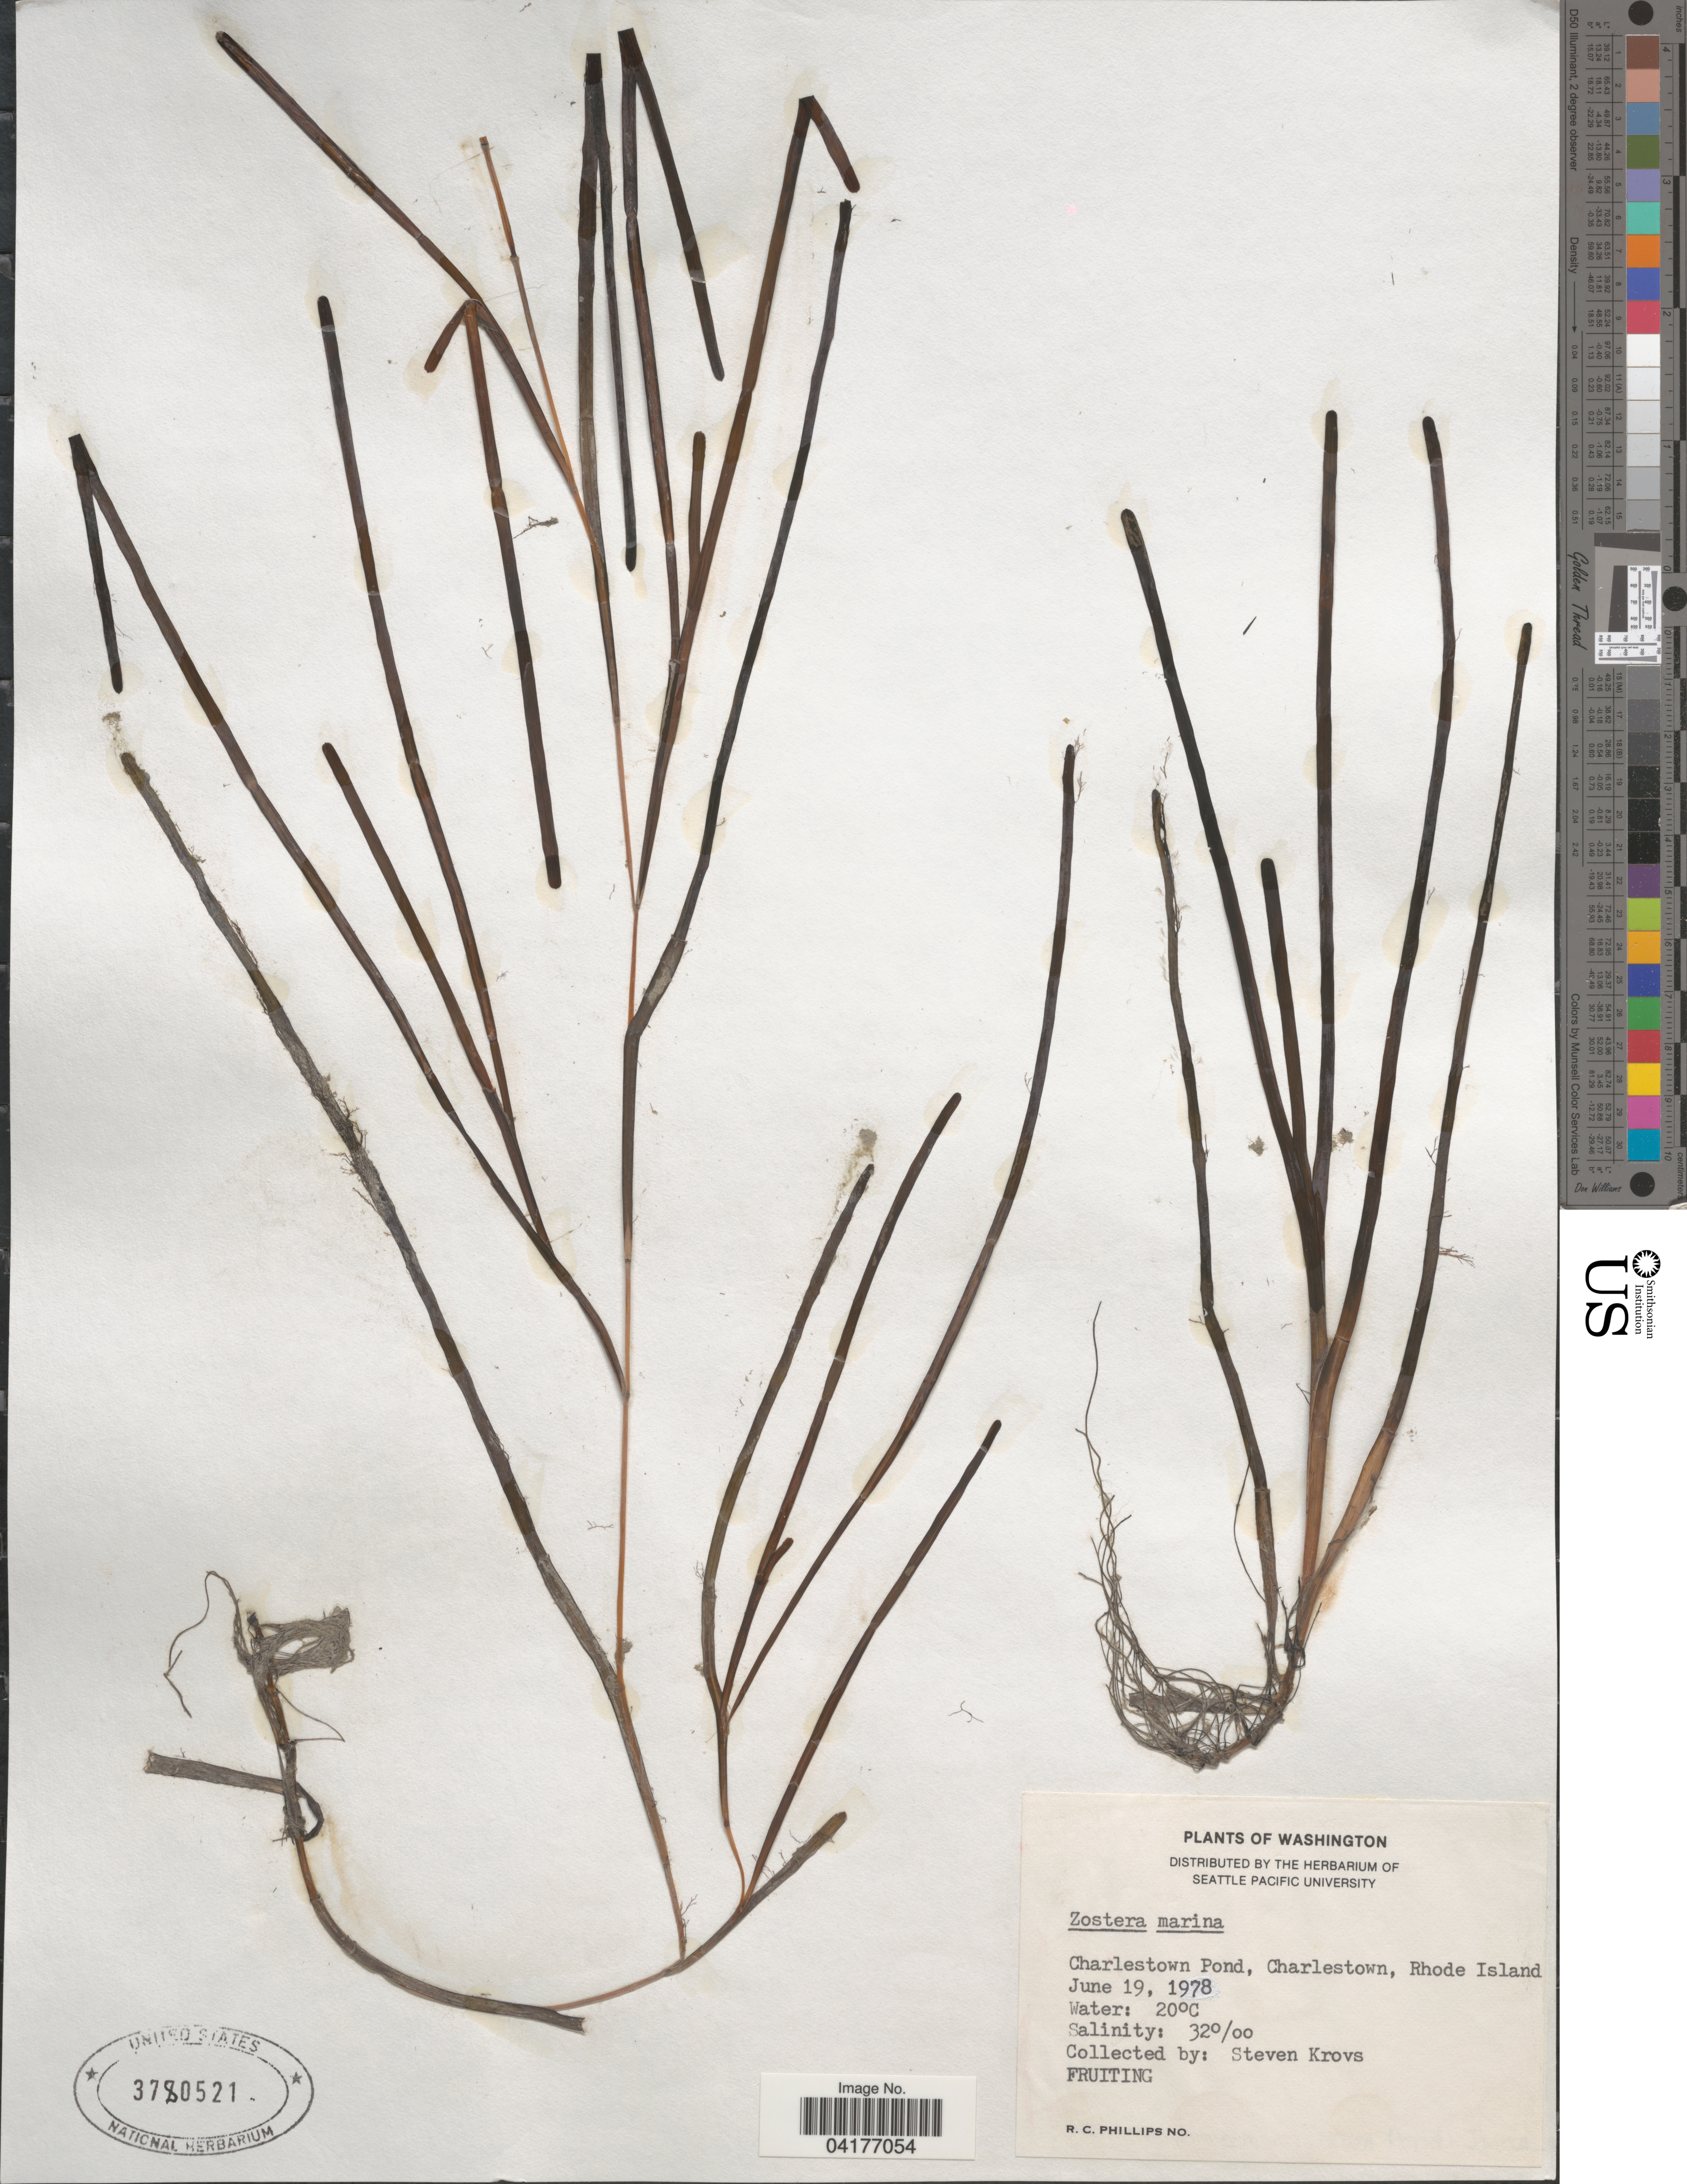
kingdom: Plantae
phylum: Tracheophyta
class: Liliopsida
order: Alismatales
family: Zosteraceae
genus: Zostera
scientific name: Zostera marina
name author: L.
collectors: S. Krovs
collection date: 1978-06-19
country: United States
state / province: Rhode Island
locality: Charlestown Pond, Charlestown.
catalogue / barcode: US 3780521